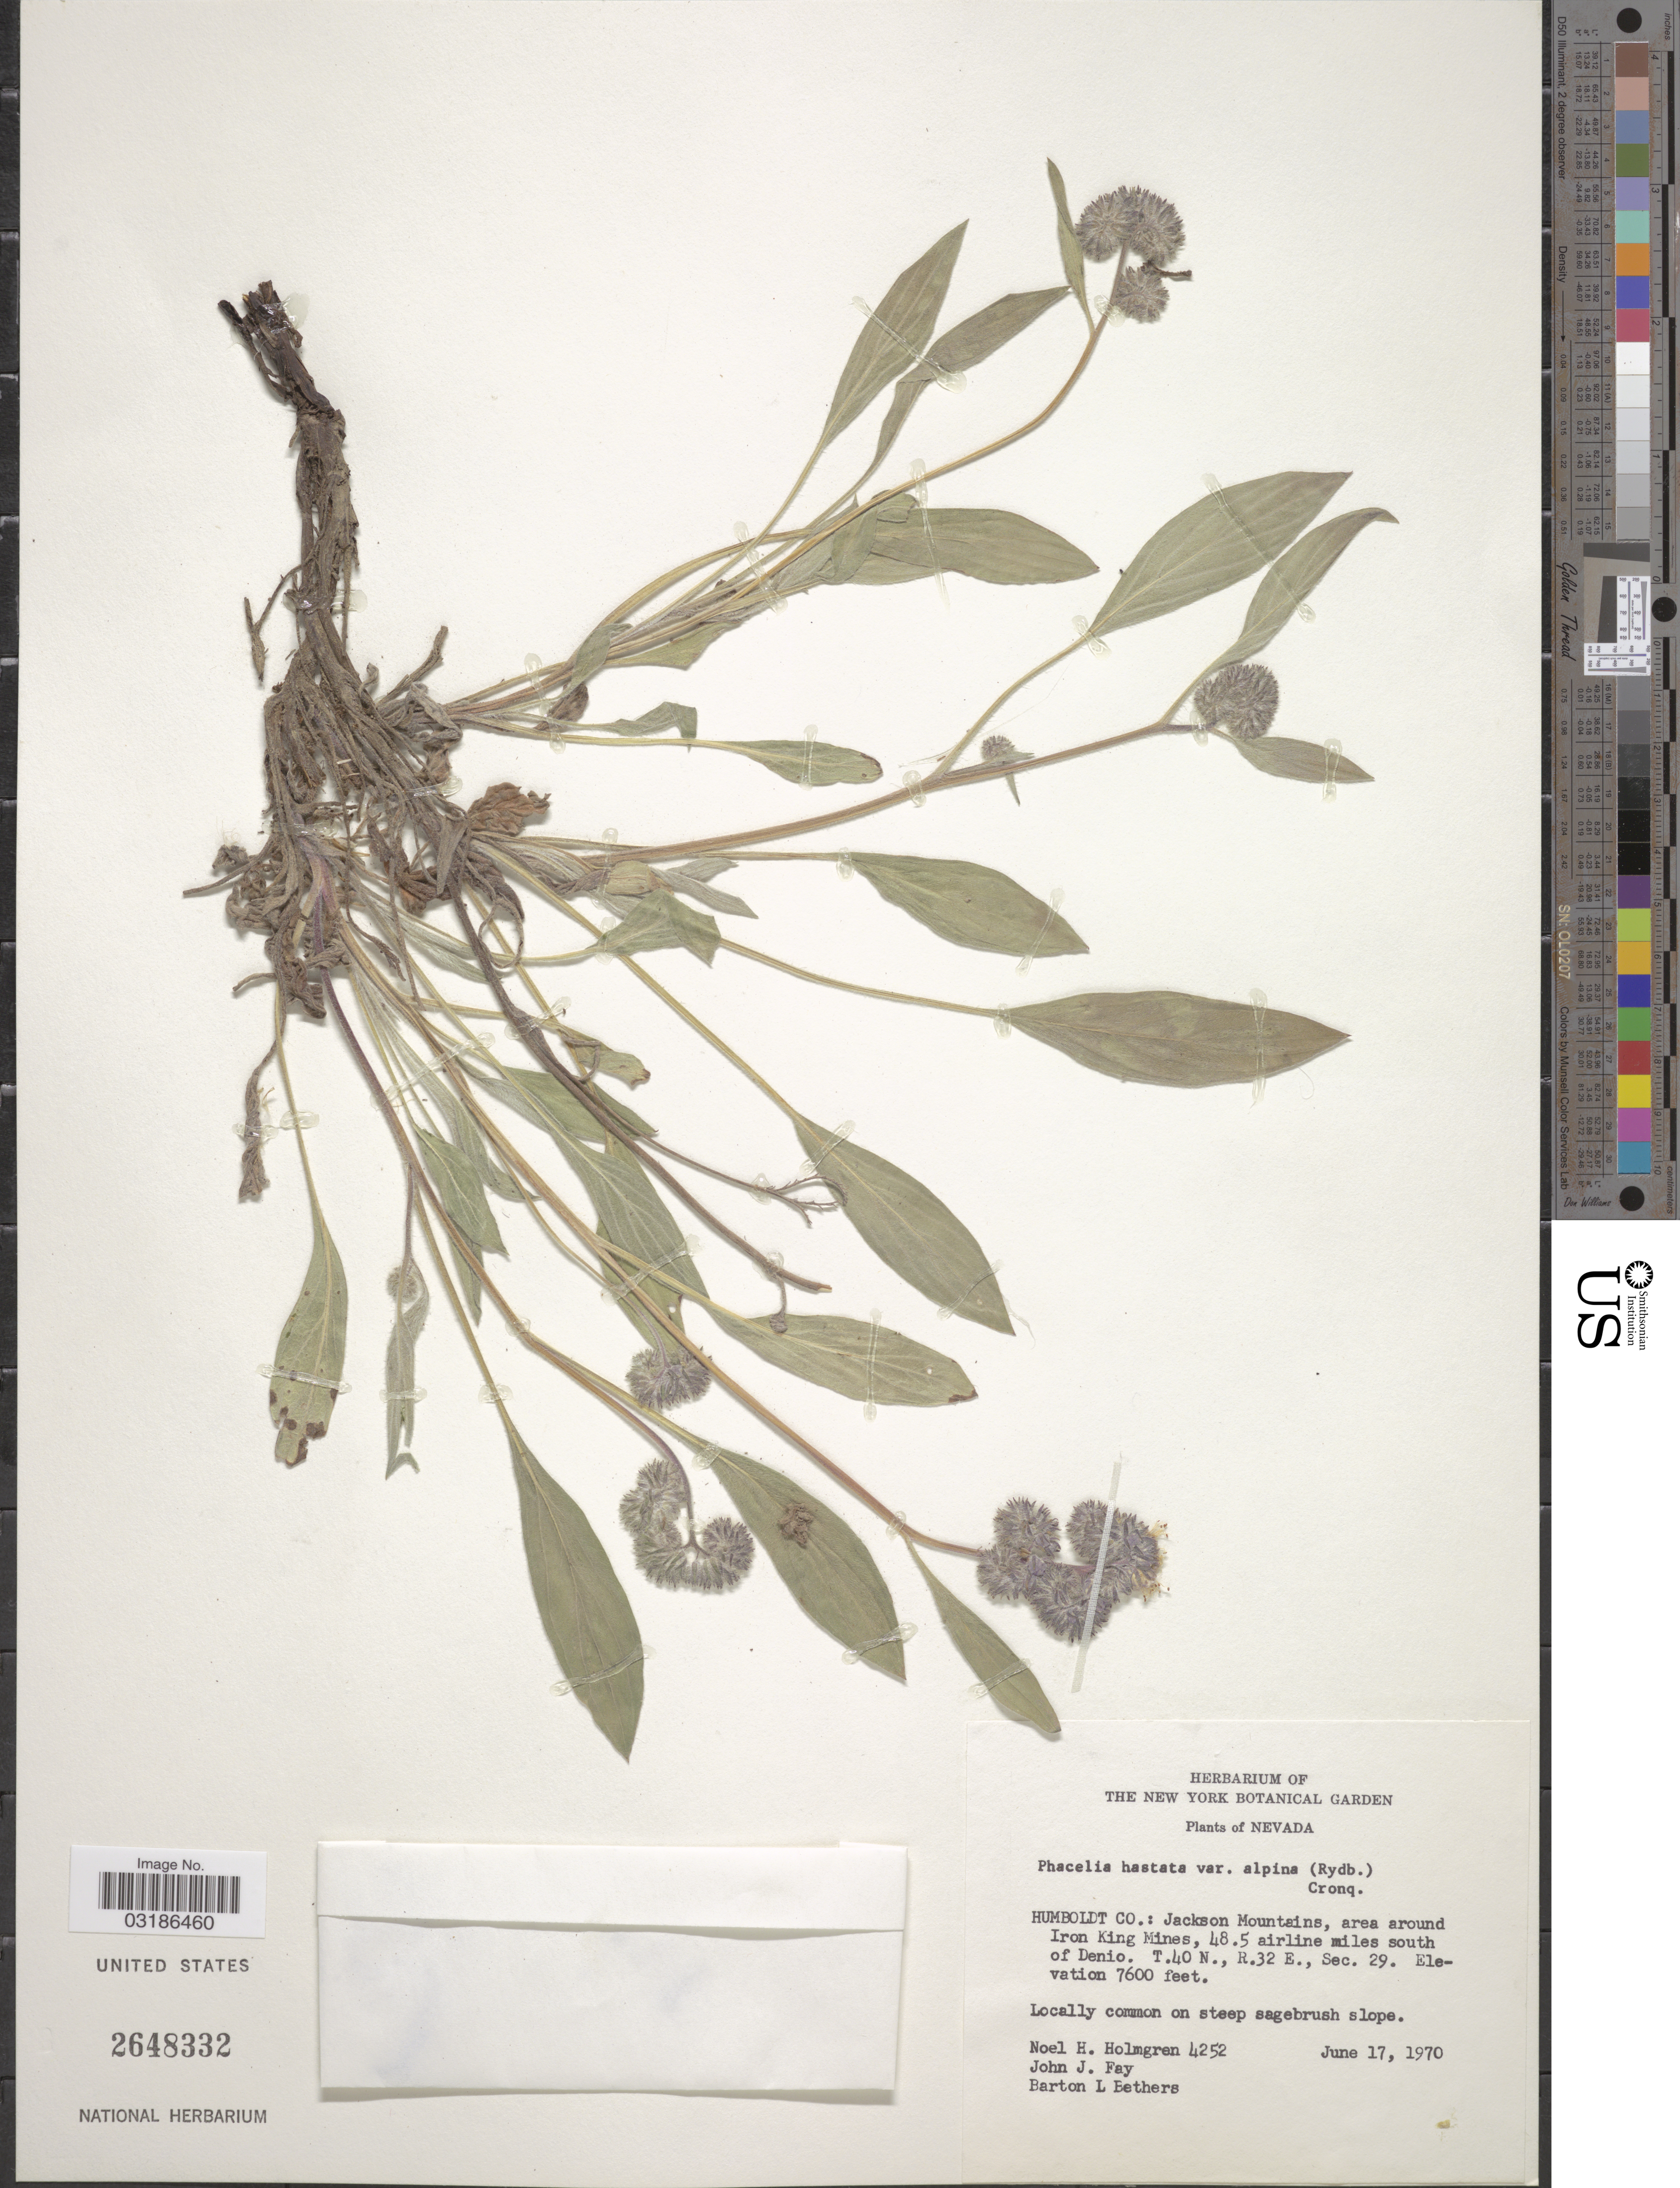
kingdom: Plantae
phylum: Tracheophyta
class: Magnoliopsida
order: Boraginales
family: Hydrophyllaceae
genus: Phacelia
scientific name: Phacelia hastata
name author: Douglas ex Lehm.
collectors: N. H. Holmgren, J. Fay & B. Bethers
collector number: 4252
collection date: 1970-06-17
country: United States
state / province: Nevada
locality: Humboldt Co.: Jackson Mountains, area around Iron King Mines, 48.5 airline miles south of Denio. T.40 N., R.32 E., Sec. 29.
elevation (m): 2316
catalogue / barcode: US 2648332